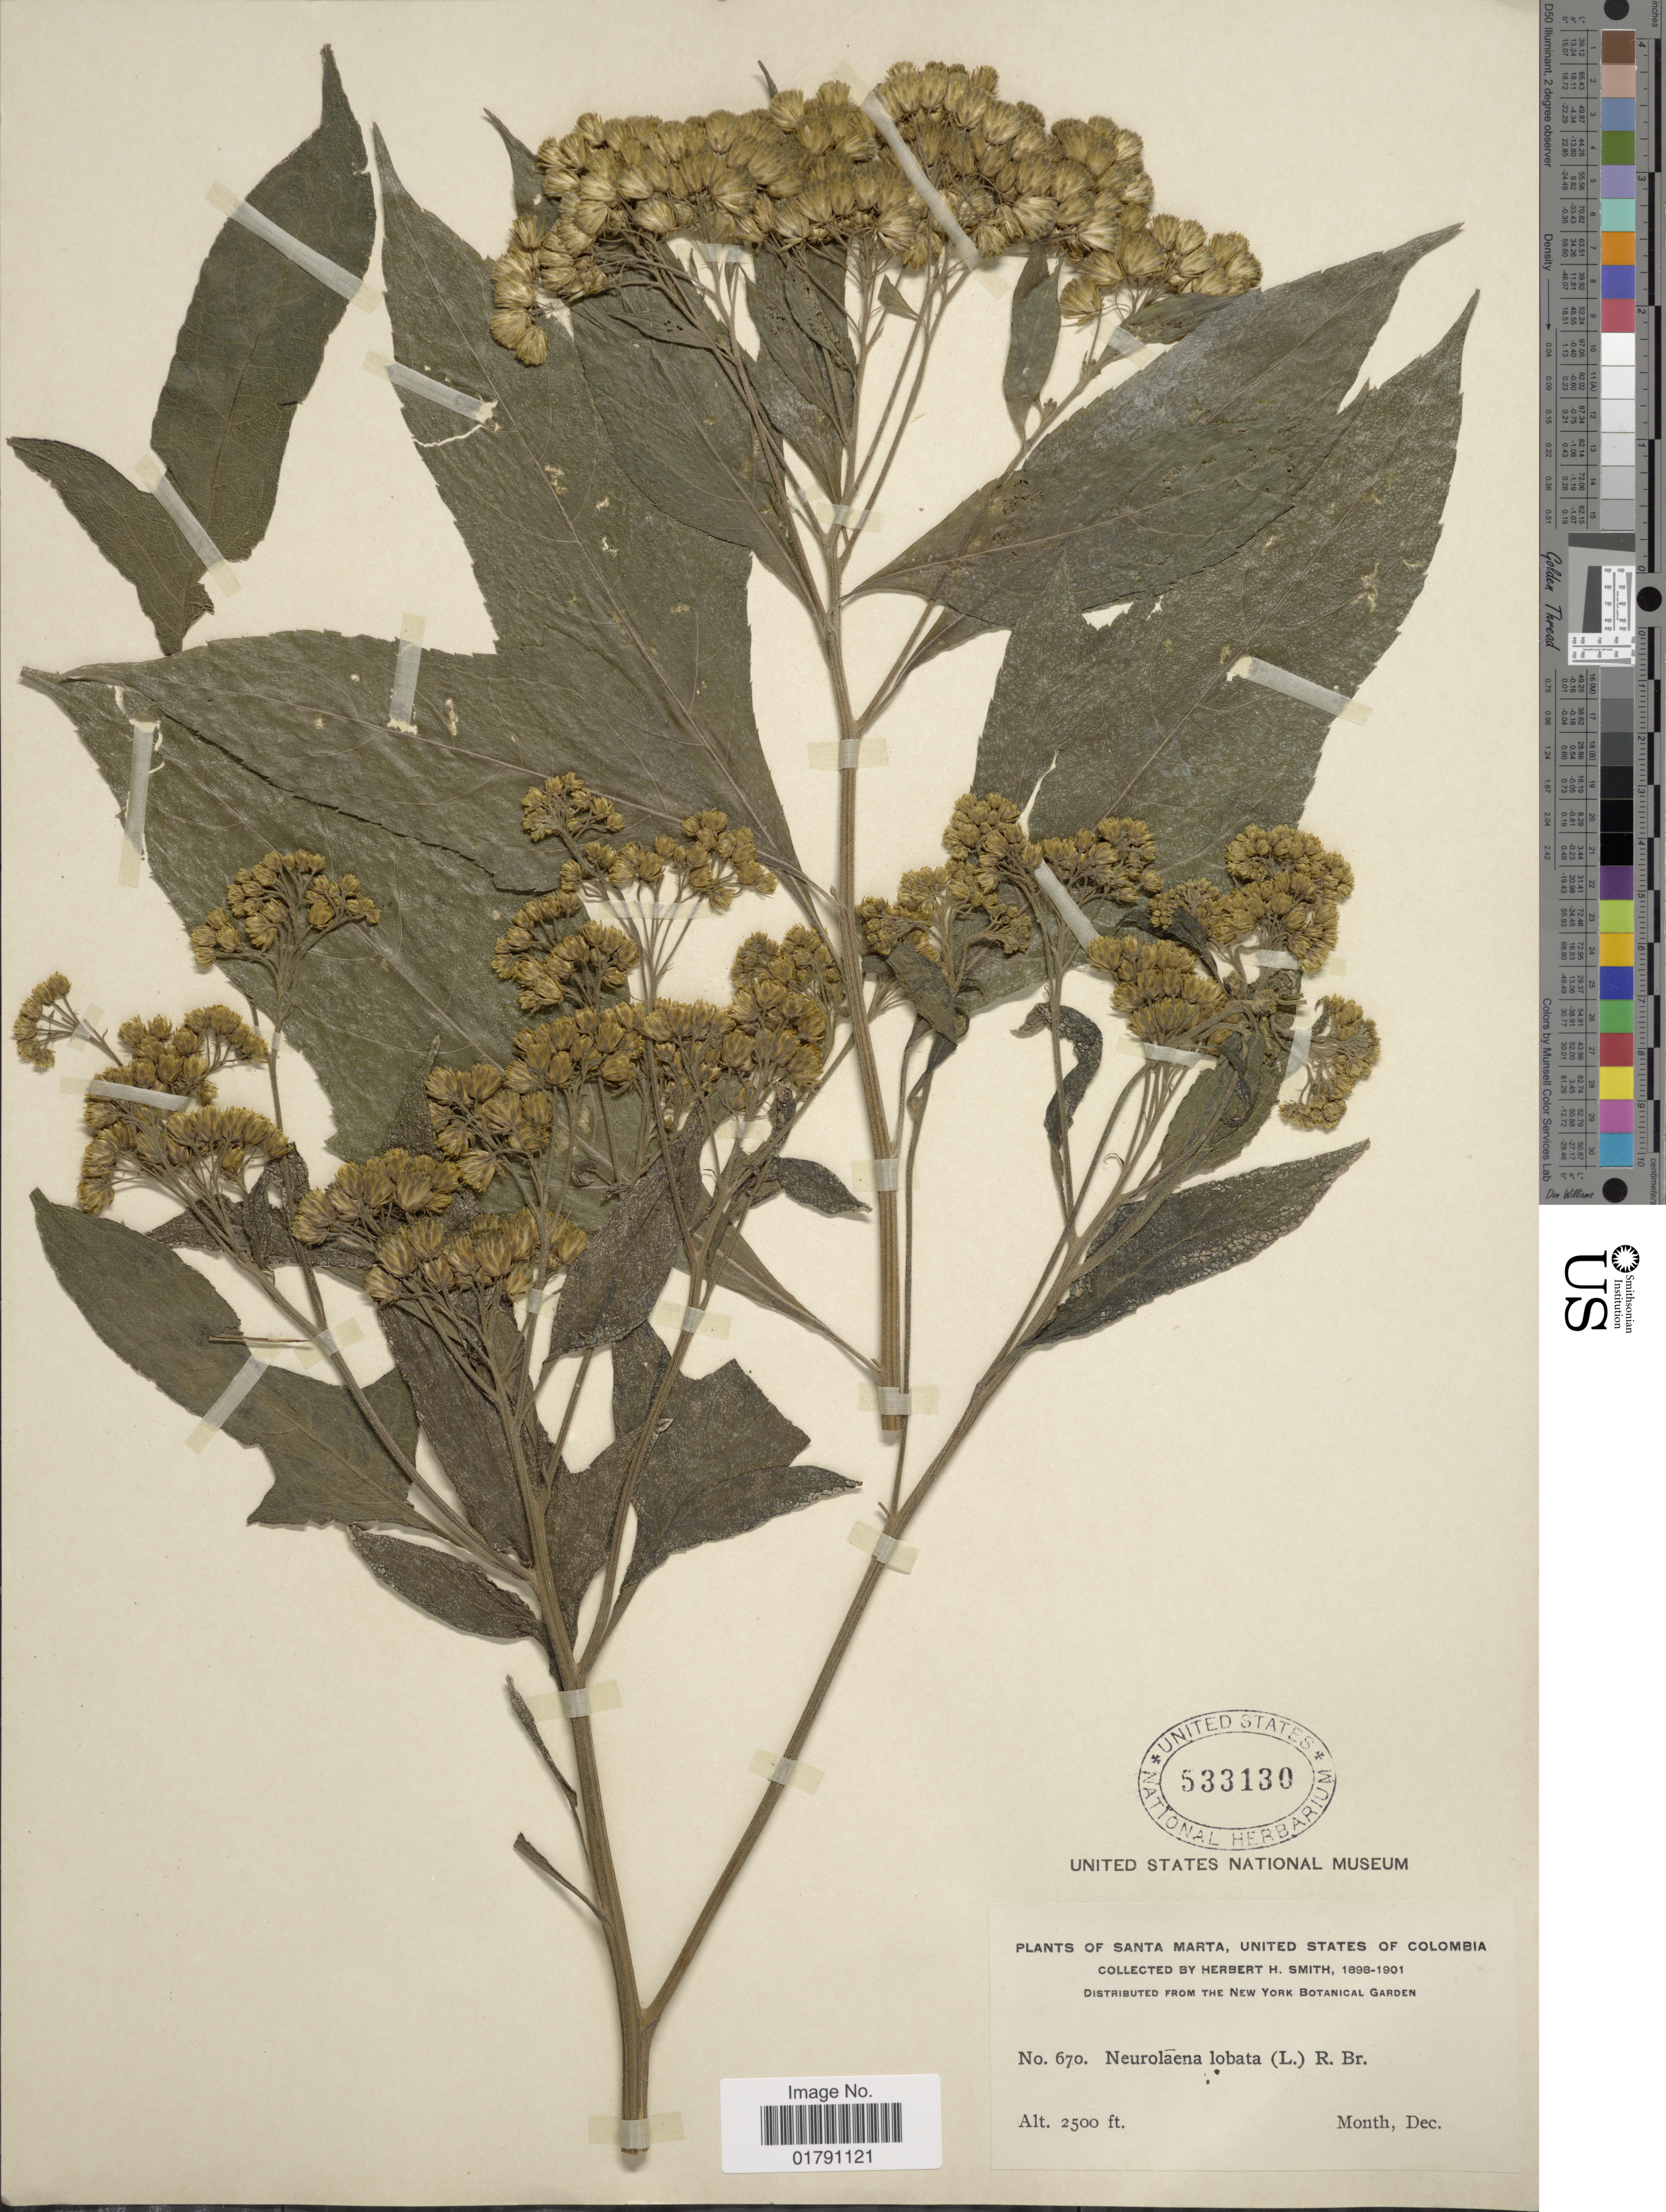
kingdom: Plantae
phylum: Tracheophyta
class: Magnoliopsida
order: Asterales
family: Asteraceae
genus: Neurolaena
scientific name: Neurolaena lobata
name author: (L.) R. Br. ex Cass.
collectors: Herbert H. Smith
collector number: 670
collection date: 1898-12/1901-12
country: Colombia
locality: Santa Marta, United States of Colombia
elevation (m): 762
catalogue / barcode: US 533130